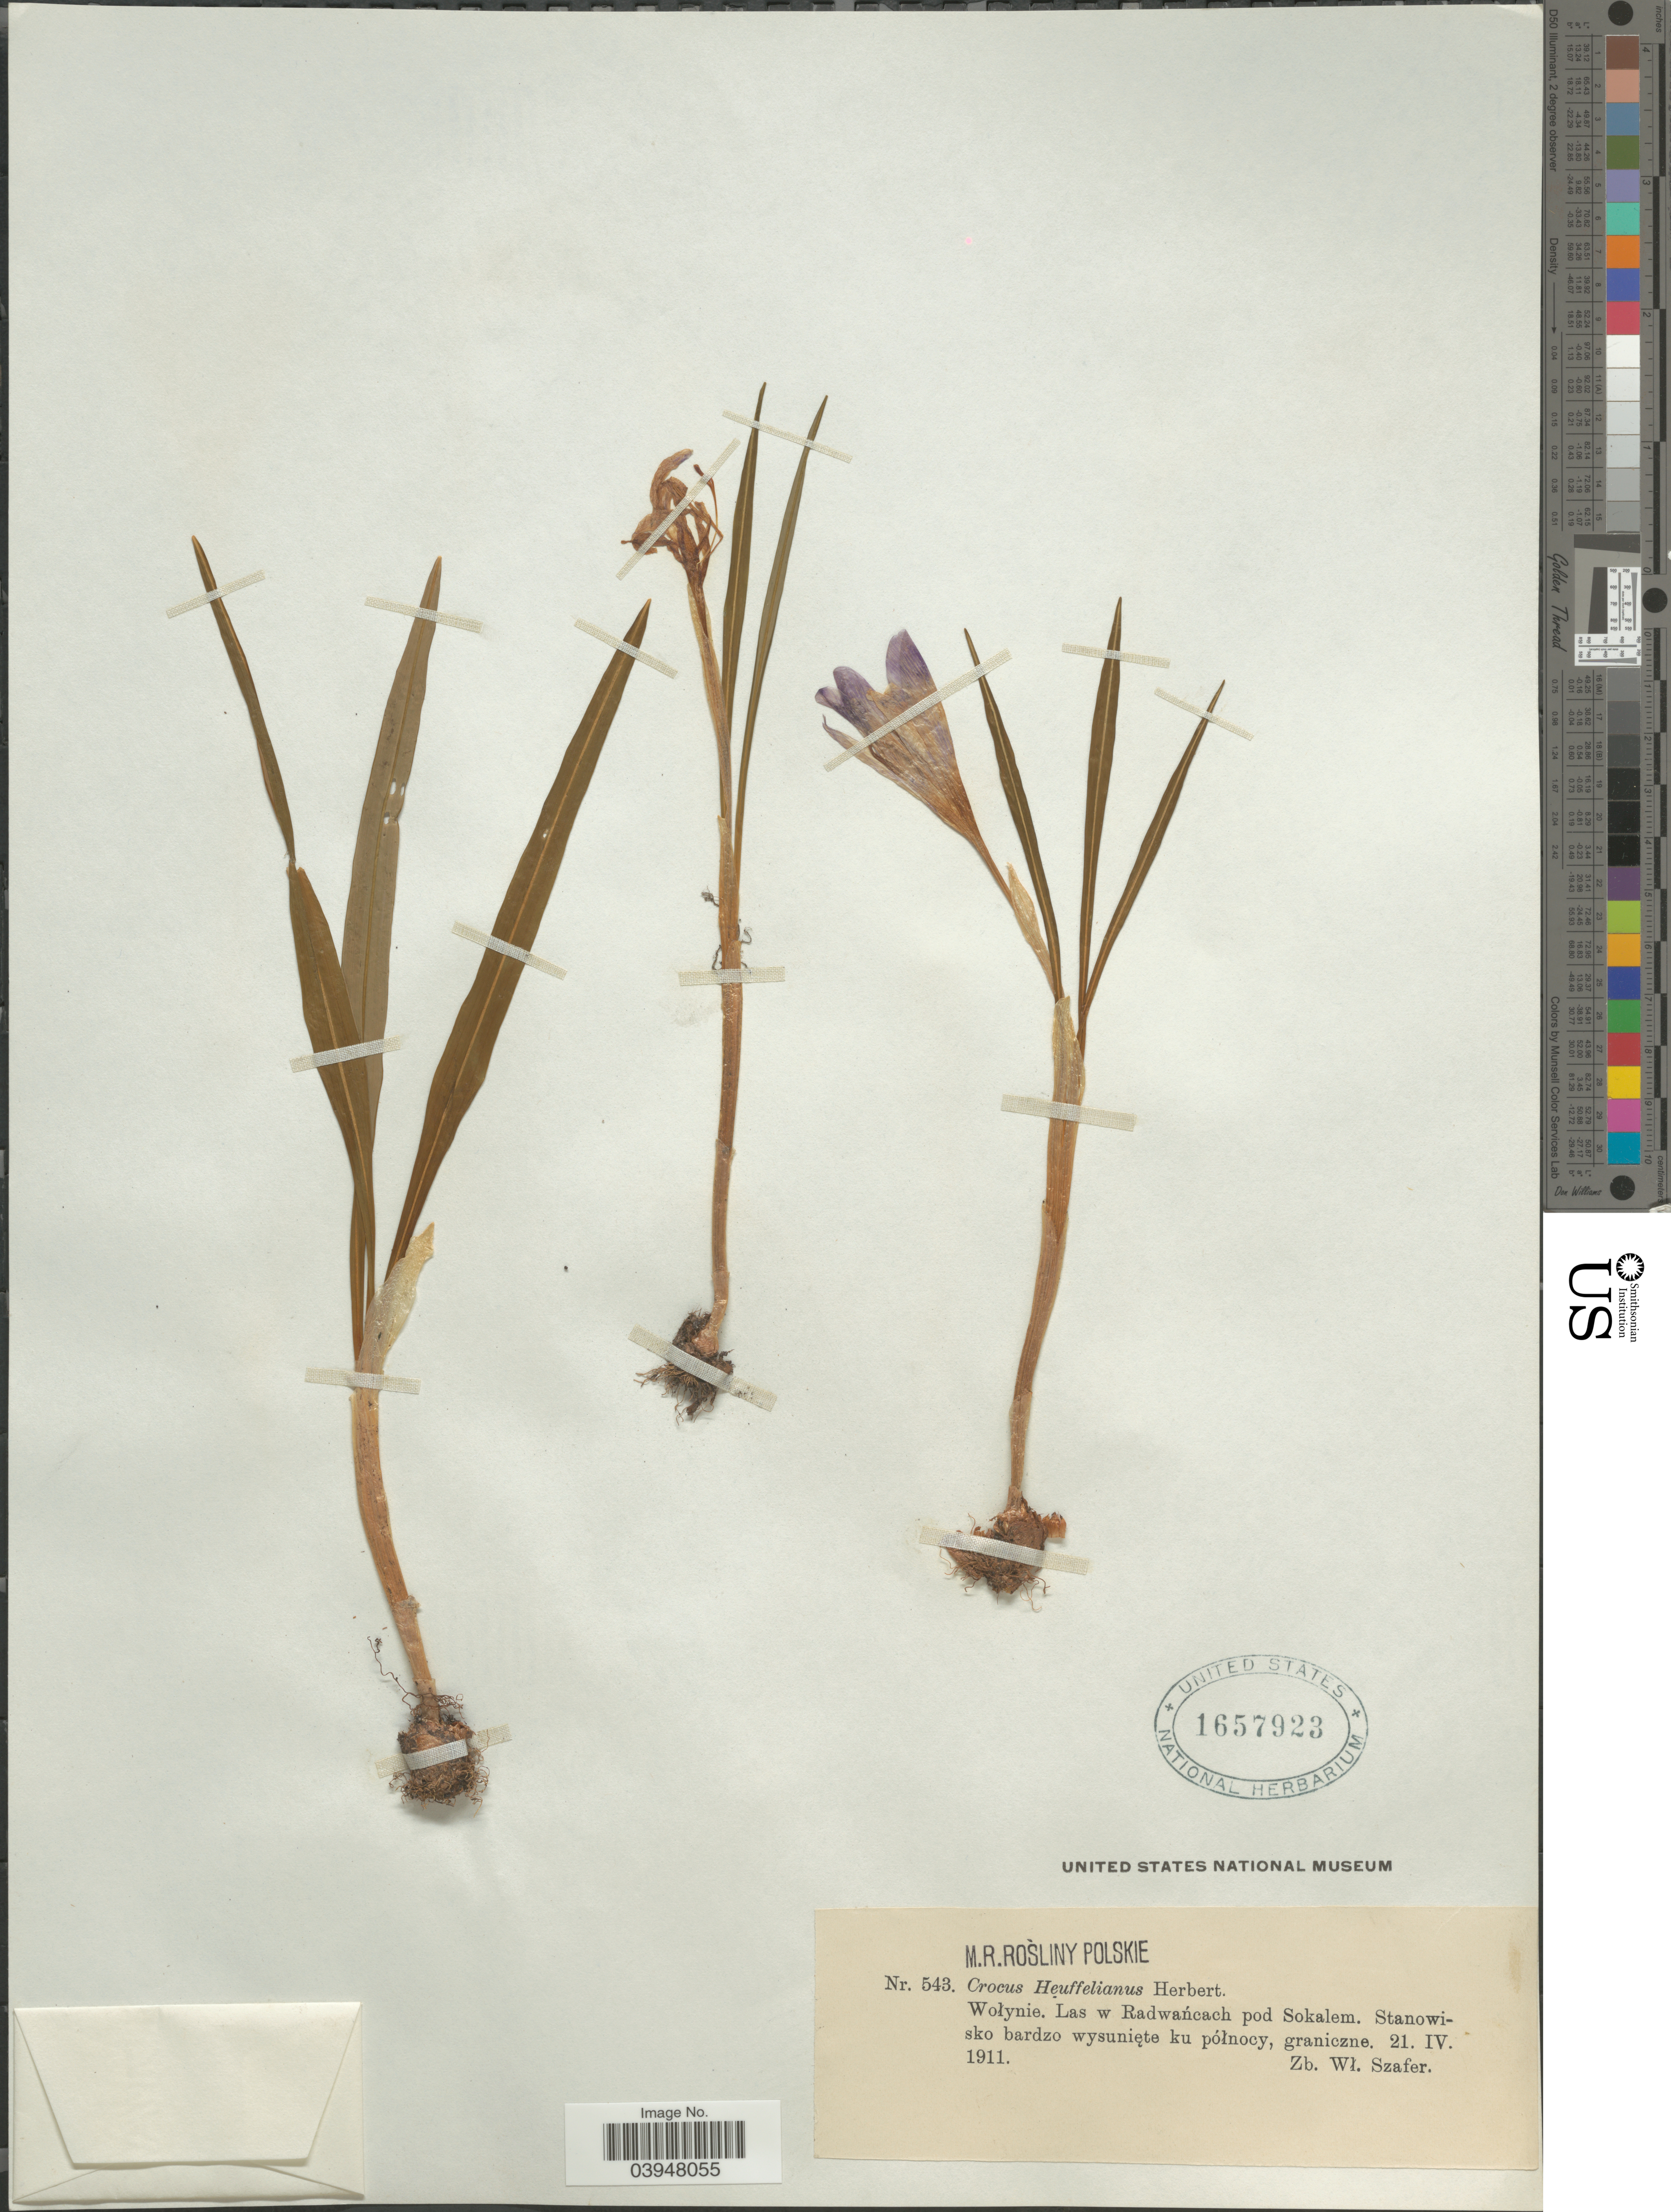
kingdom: Plantae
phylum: Tracheophyta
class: Liliopsida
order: Asparagales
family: Iridaceae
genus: Crocus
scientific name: Crocus heuffelianus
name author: Herb.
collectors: W. Szafer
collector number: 543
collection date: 1911-04-21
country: Ukraine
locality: Wolynie. Las w Radwańcach pod Sokalem. Stanowisko bardzo wysunięte ku pólnocy, graniczne.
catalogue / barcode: US 1657923